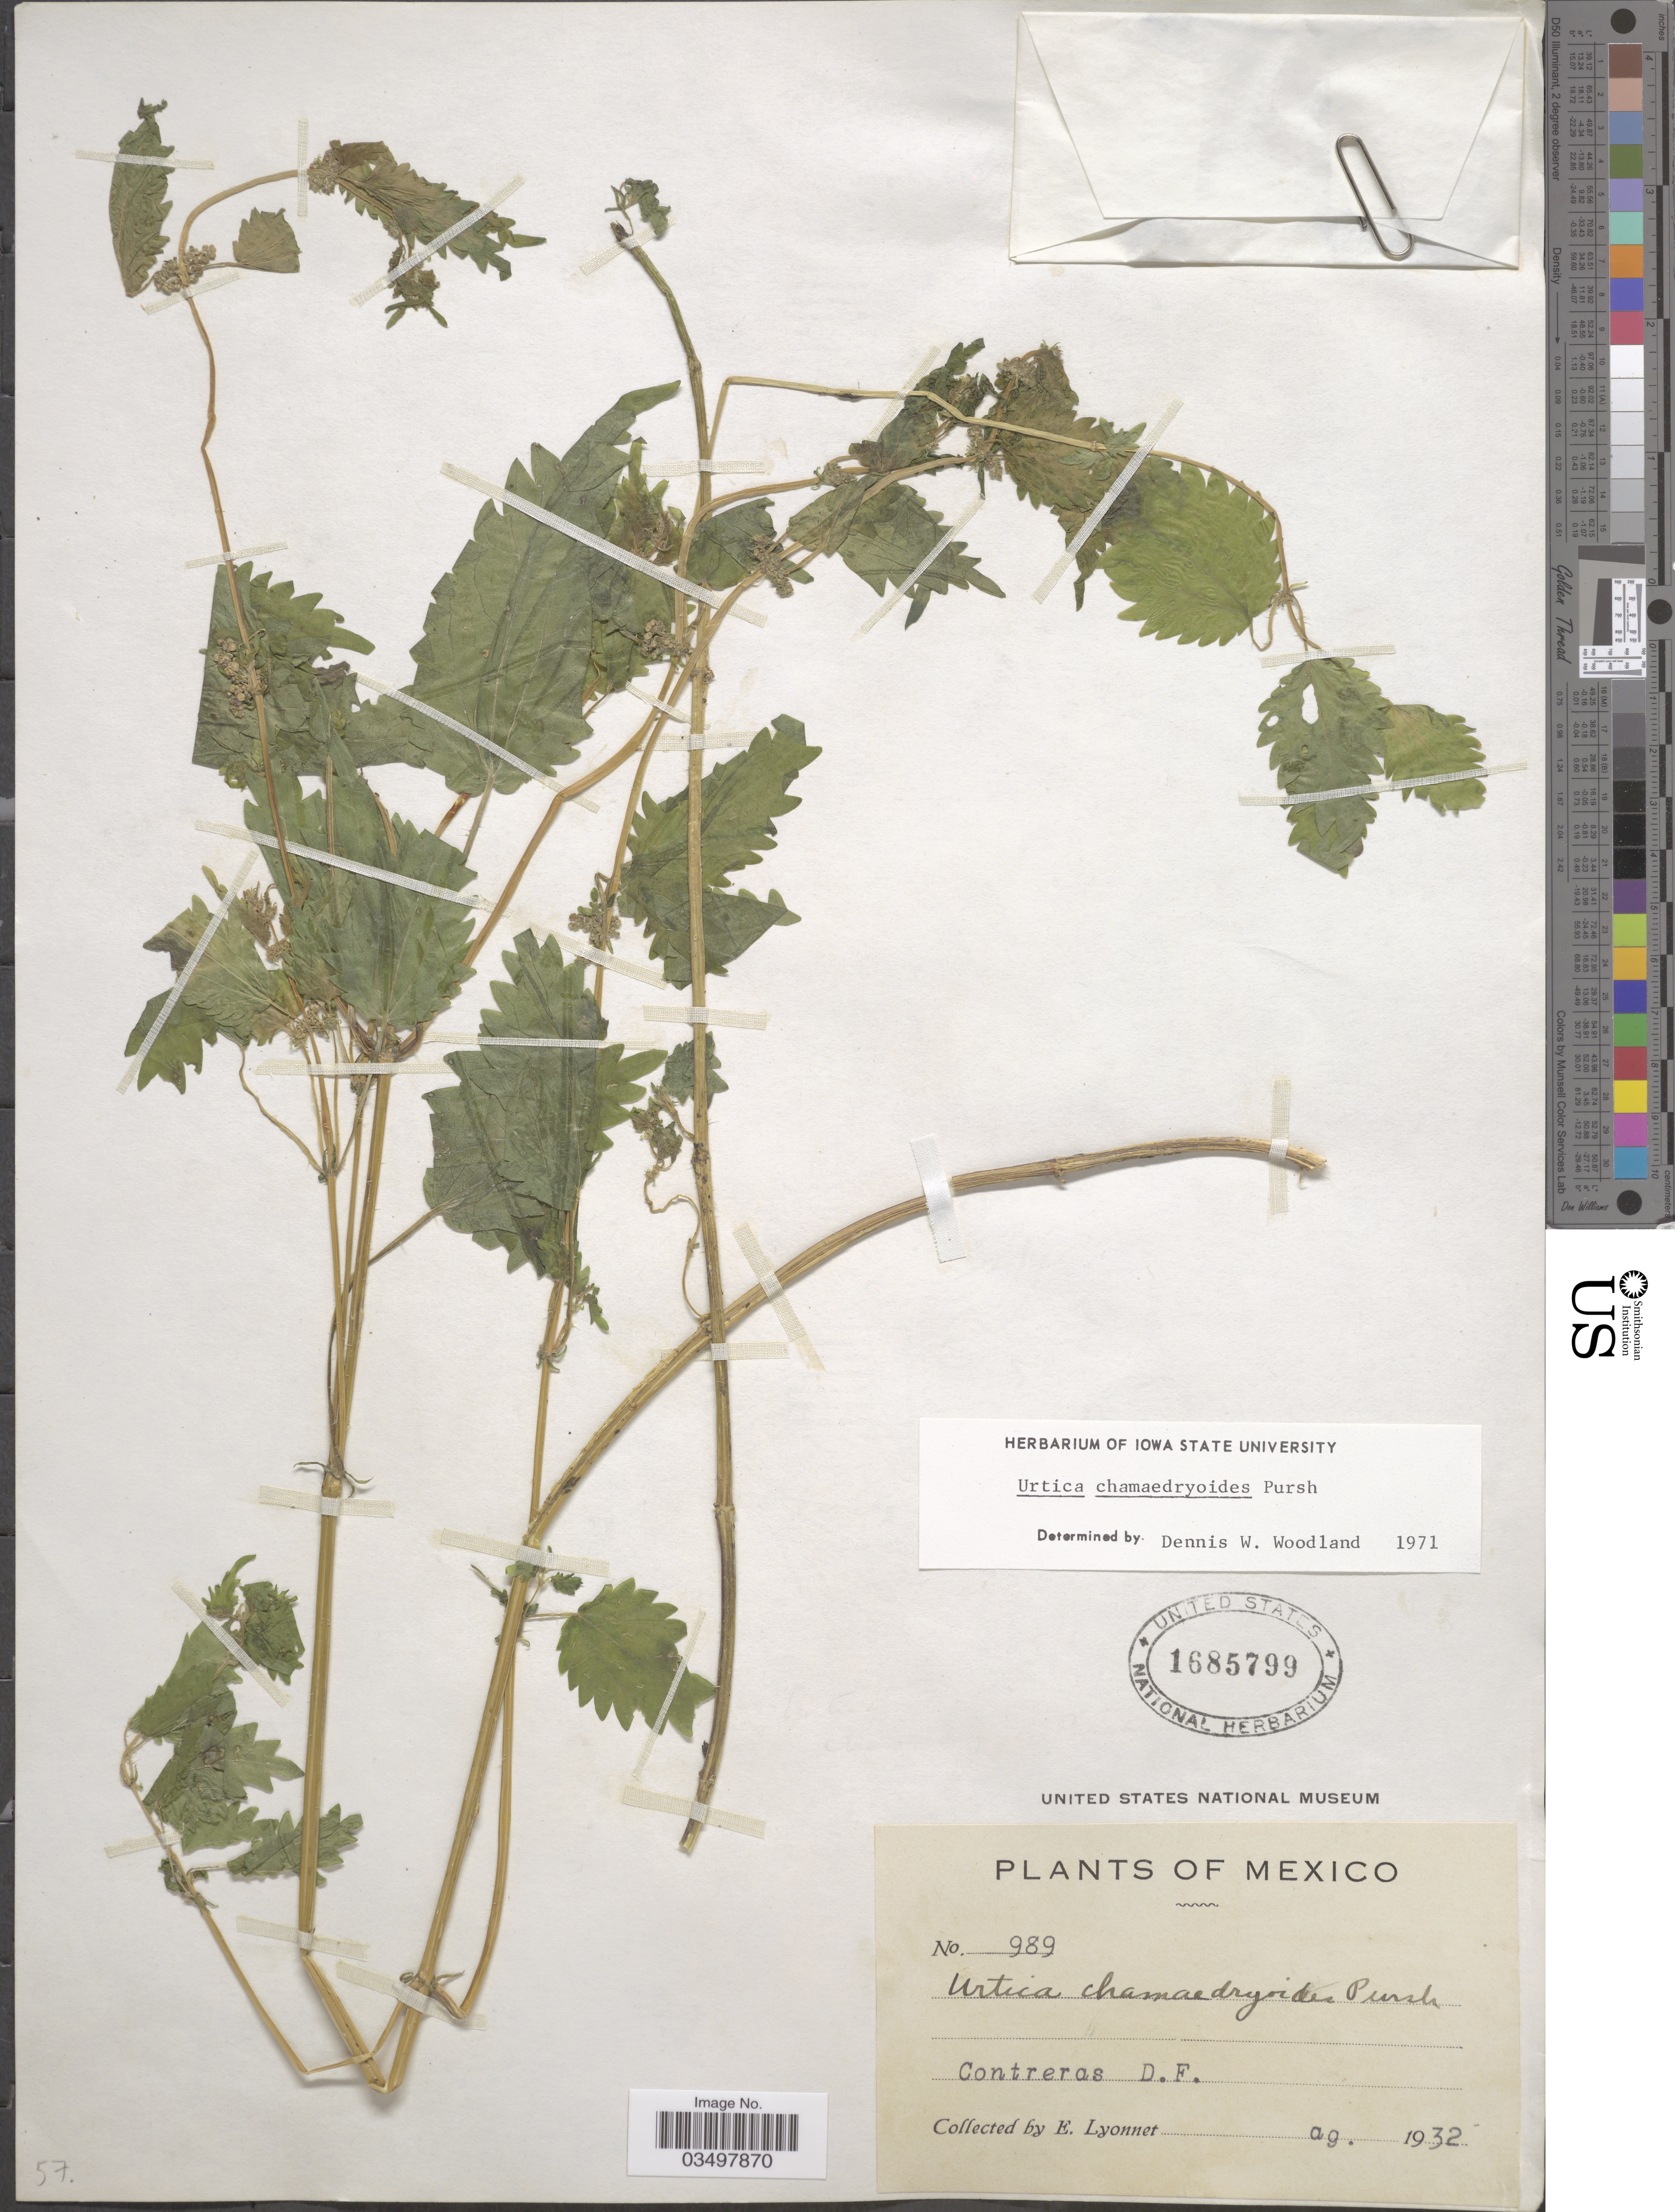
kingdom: Plantae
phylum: Tracheophyta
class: Magnoliopsida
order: Rosales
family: Urticaceae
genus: Urtica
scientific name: Urtica chamaedryoides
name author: Pursh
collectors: E. Lyonnet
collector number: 989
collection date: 1932-08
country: Mexico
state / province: Distrito Federal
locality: Contreras D.F.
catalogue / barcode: US 1685799